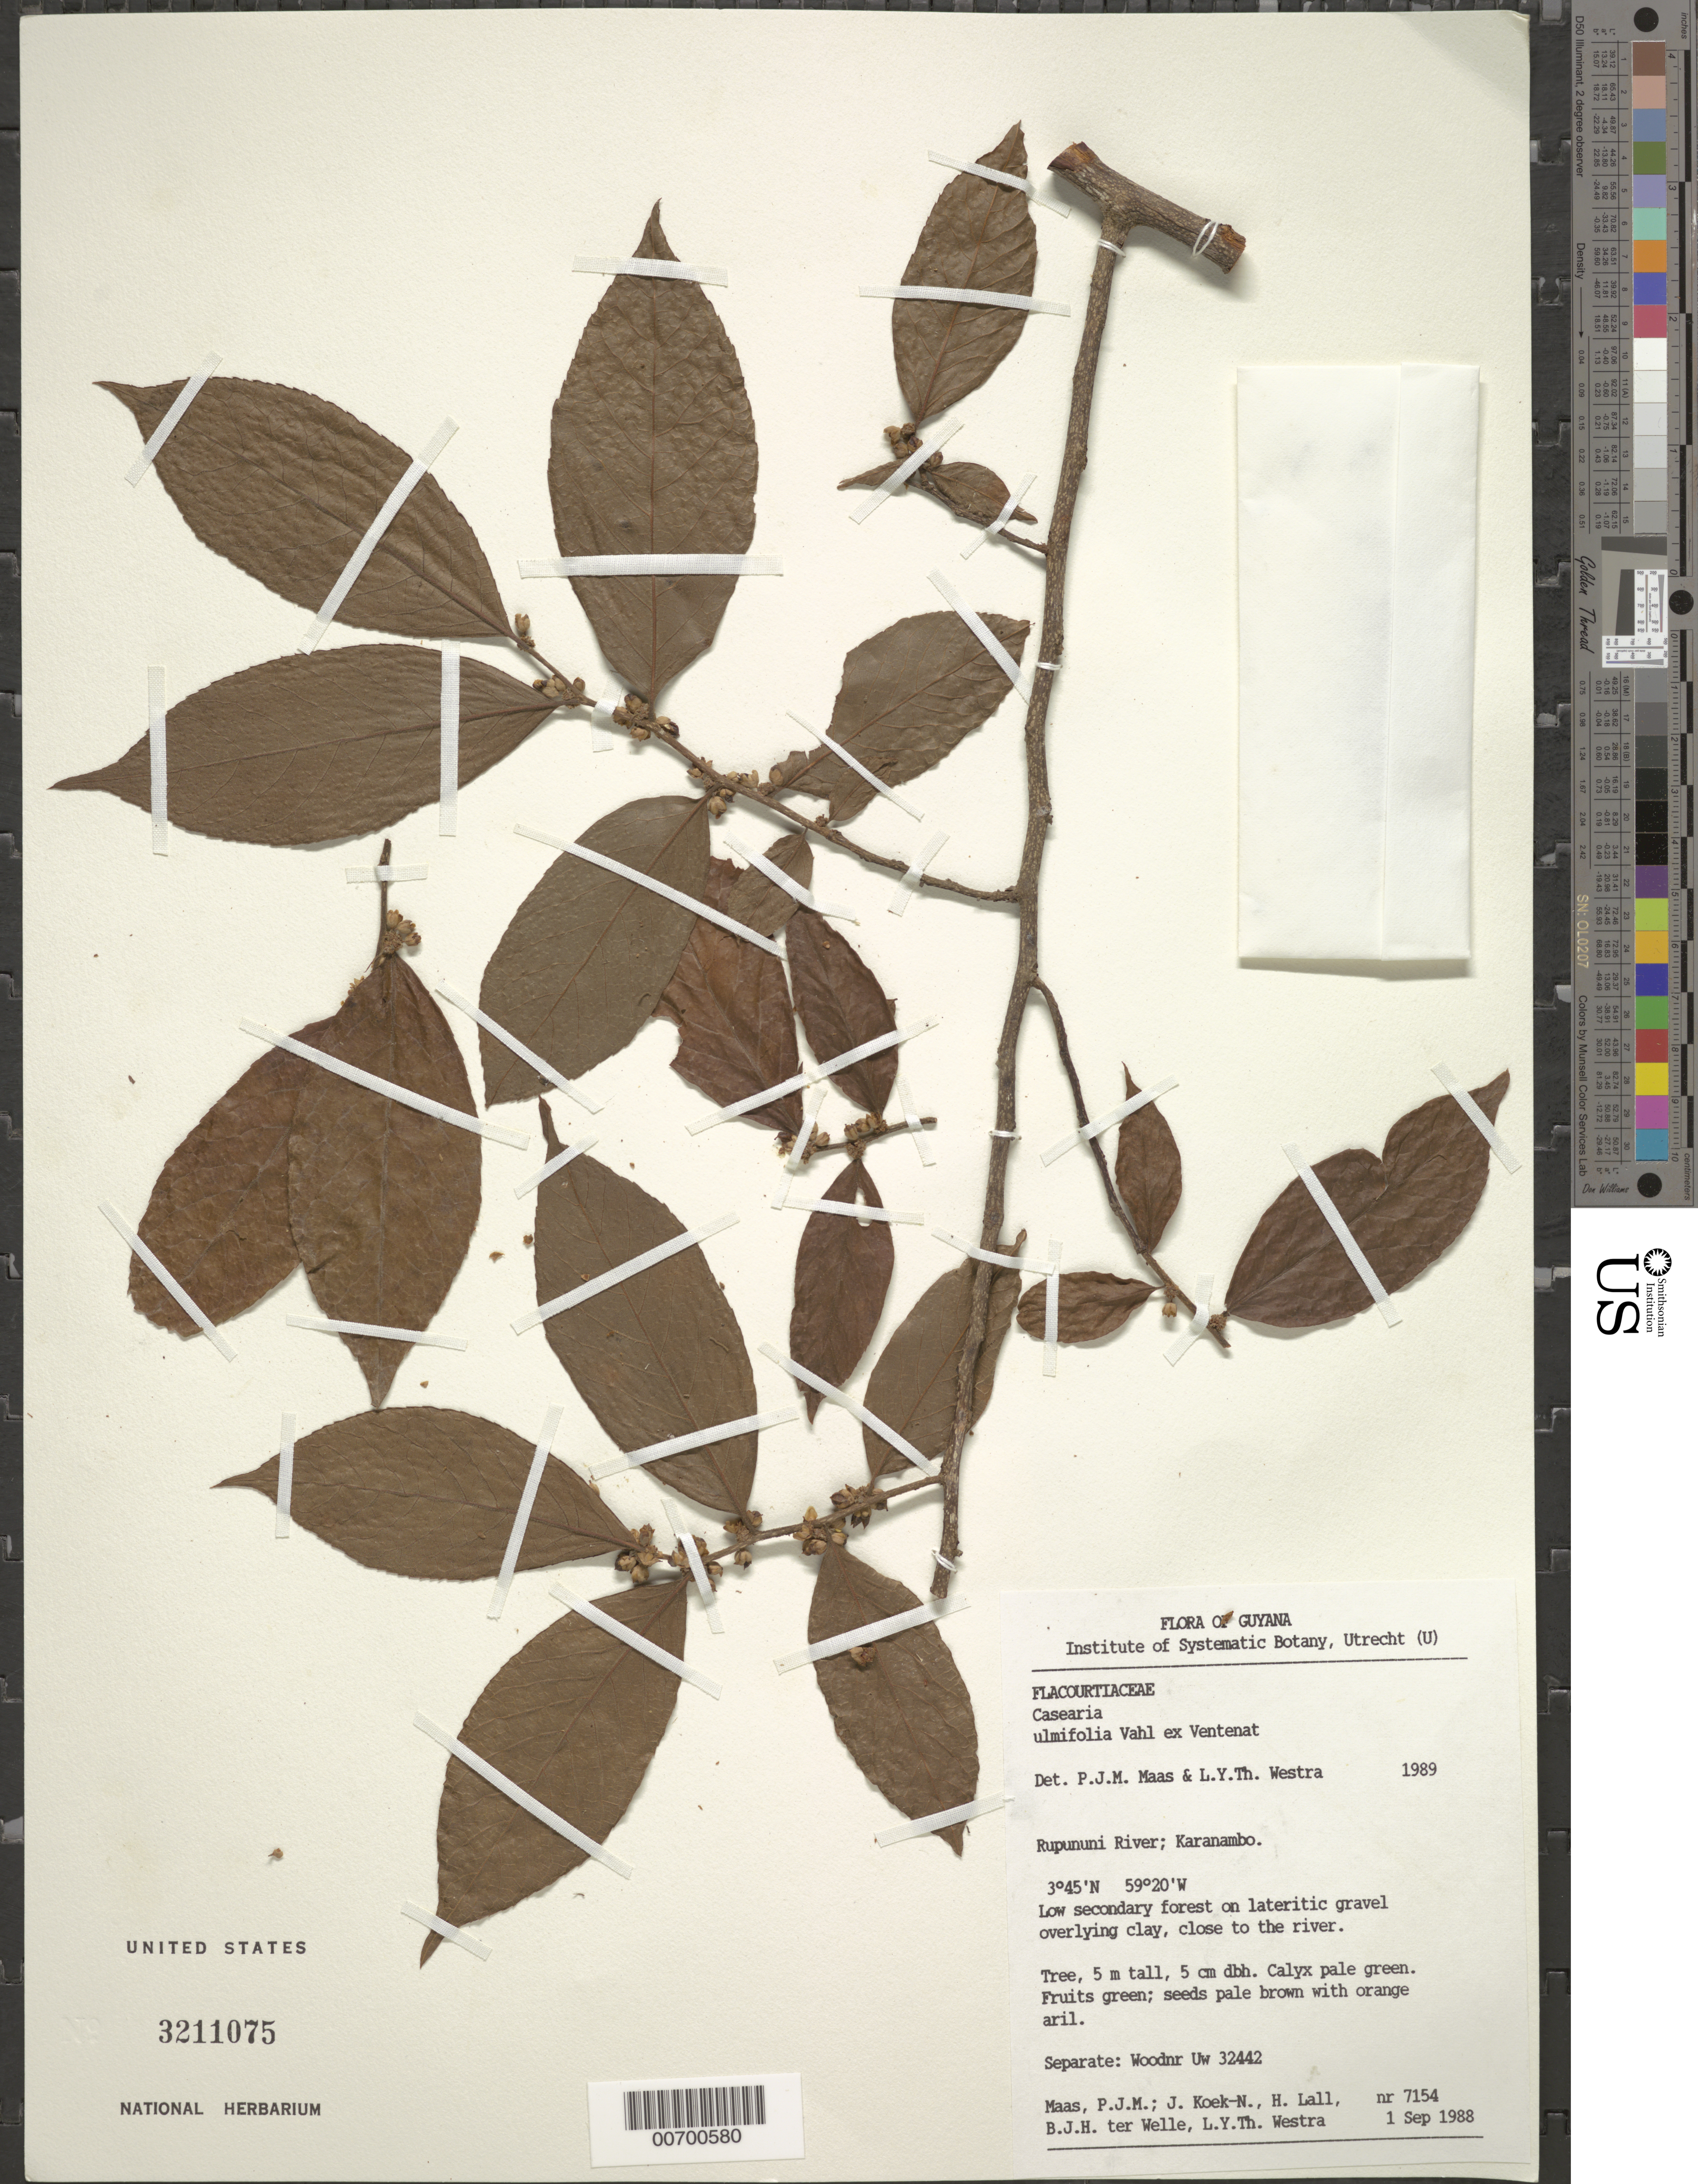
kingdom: Plantae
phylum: Tracheophyta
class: Magnoliopsida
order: Malpighiales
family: Salicaceae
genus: Casearia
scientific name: Casearia ulmifolia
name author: Vahl ex Vent.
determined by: Maas, P. J.; Westra, L. Y.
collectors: P. Maas, J. Koek-Noorman, H. Lall, B. Welle & L. Y. T. Westra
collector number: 7154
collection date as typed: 1-Sep-88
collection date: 1988-09-01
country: Guyana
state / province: U. Takutu-U. Essequibo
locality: Karanambo, Rupununi River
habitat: Low secondary forest on lateritic gravel overlying clay, close to the river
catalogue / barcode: US 3211075